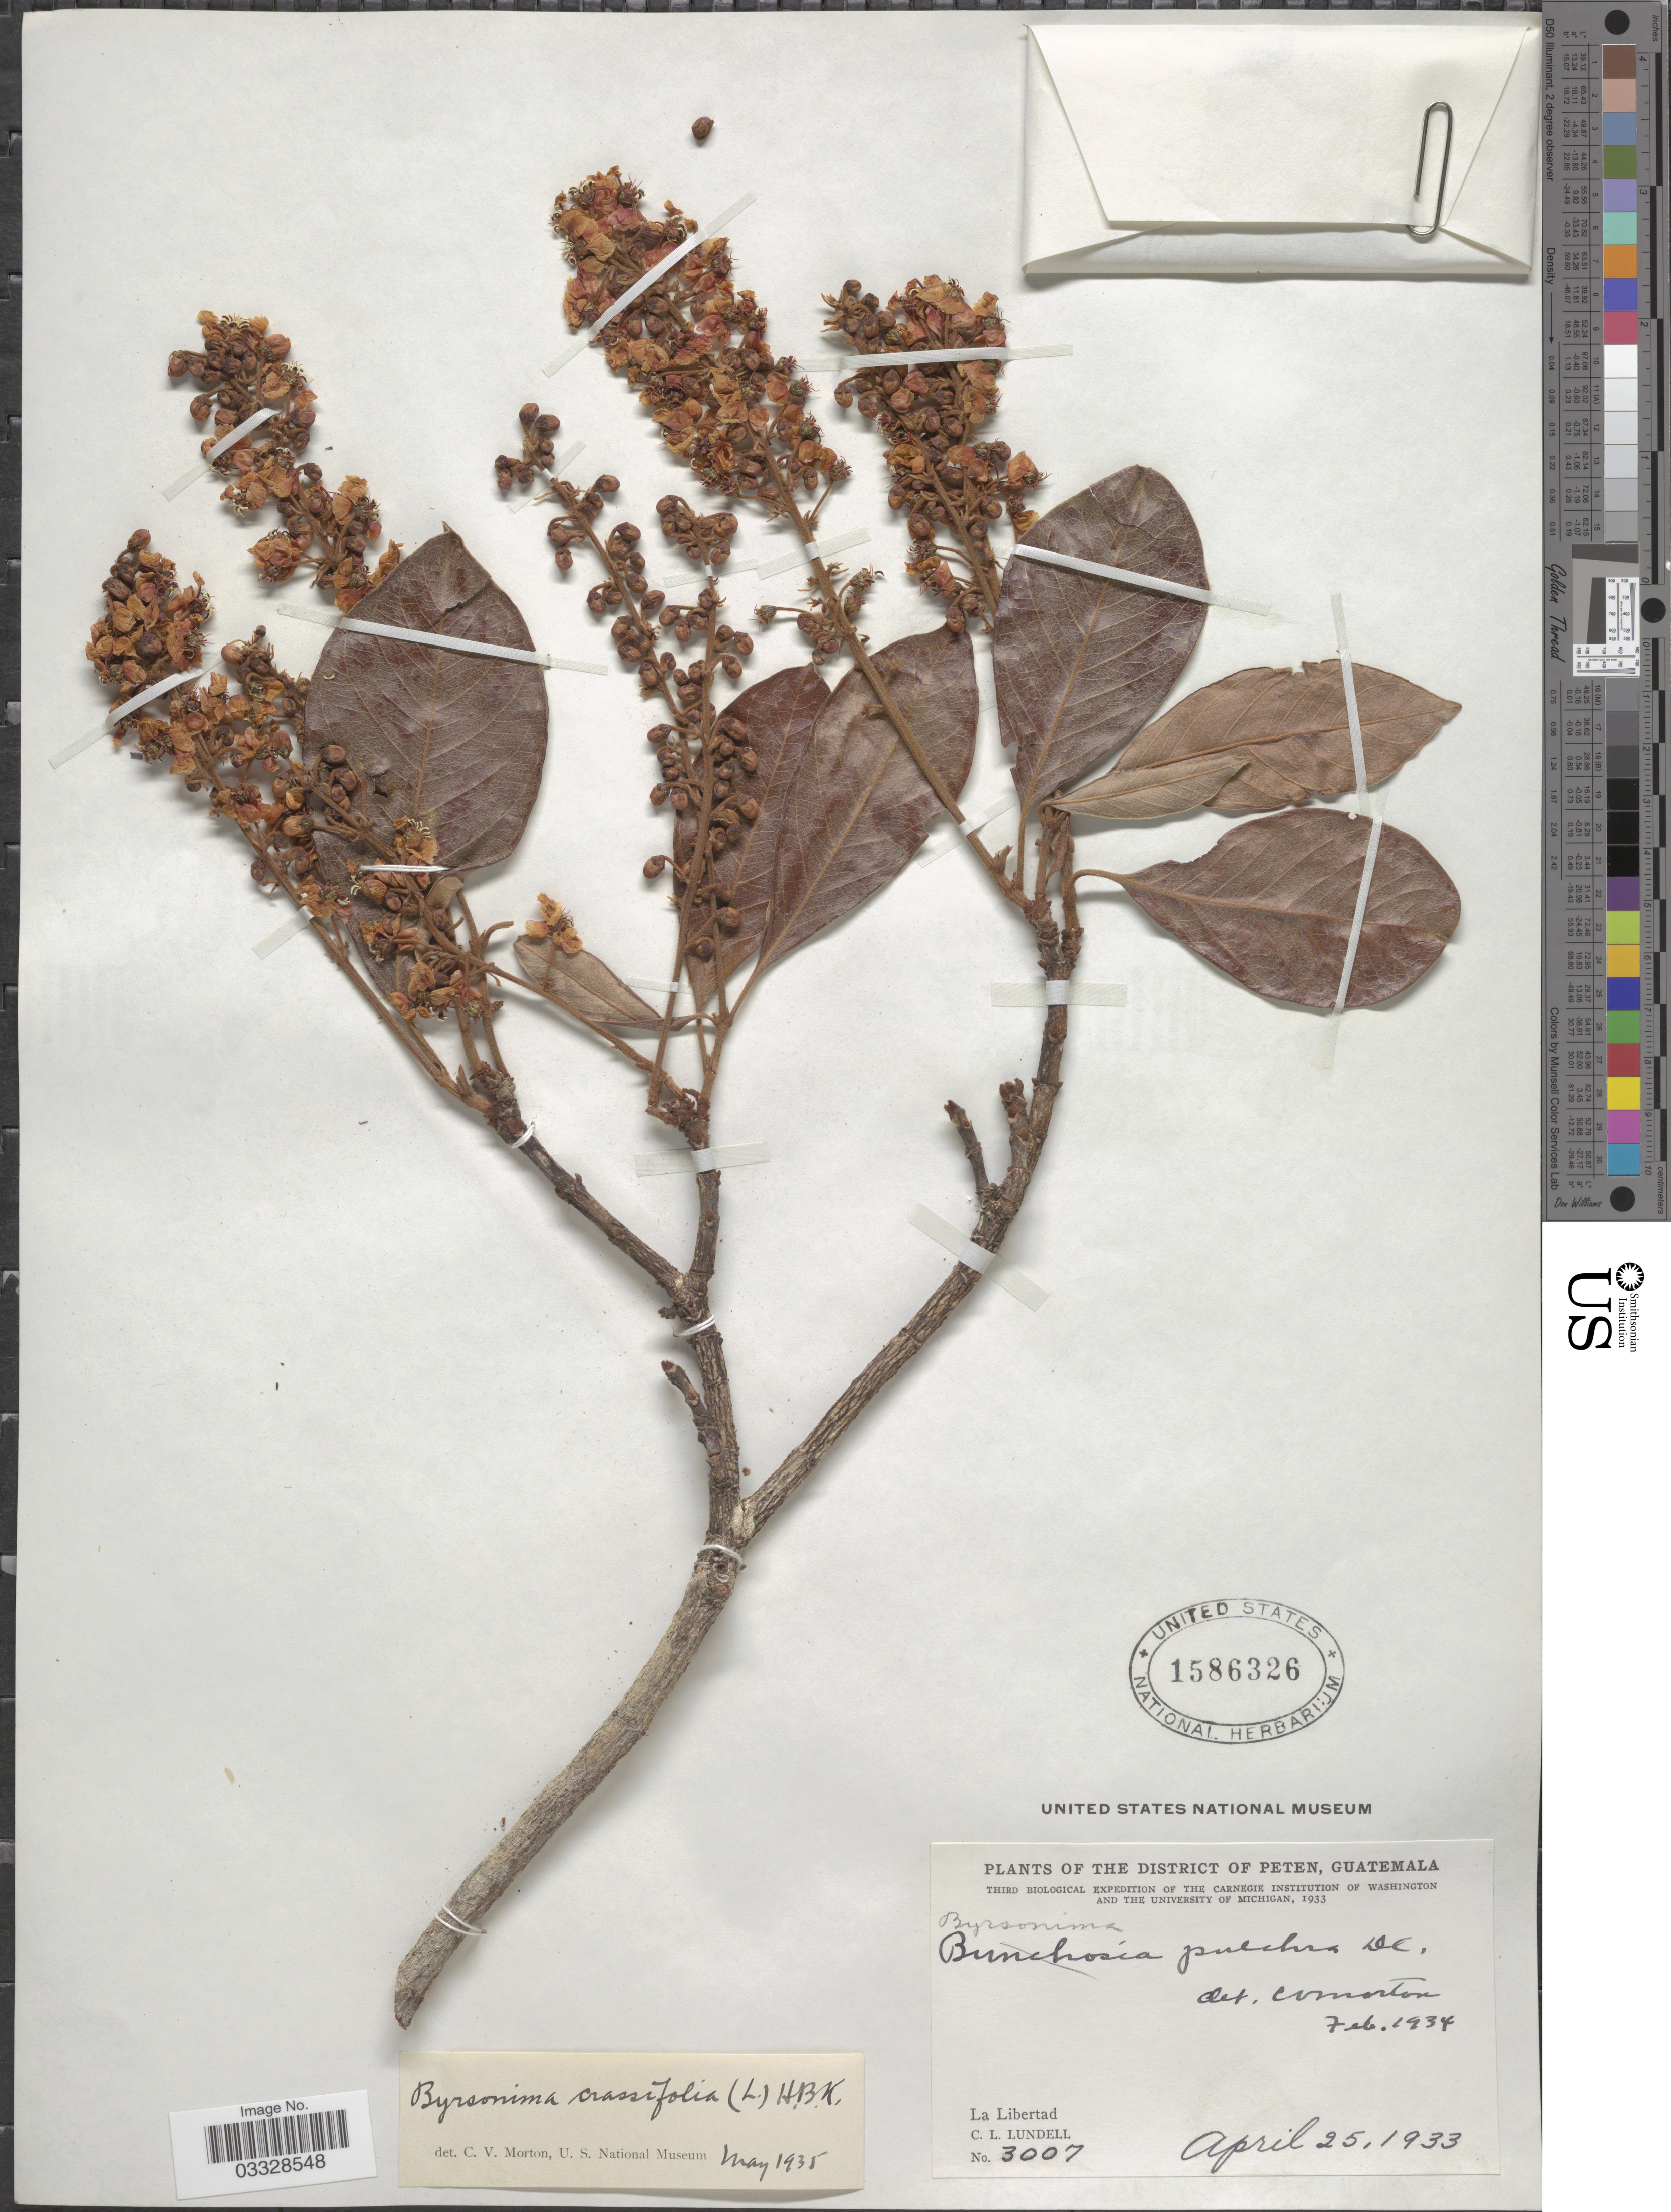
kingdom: Plantae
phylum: Tracheophyta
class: Magnoliopsida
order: Malpighiales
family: Malpighiaceae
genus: Byrsonima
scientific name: Byrsonima crassifolia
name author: (L.) Kunth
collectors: C. L. Lundell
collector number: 3007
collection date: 1933-04-25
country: Guatemala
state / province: El Petén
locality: The District of Peten, La Libertad.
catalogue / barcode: US 1586326